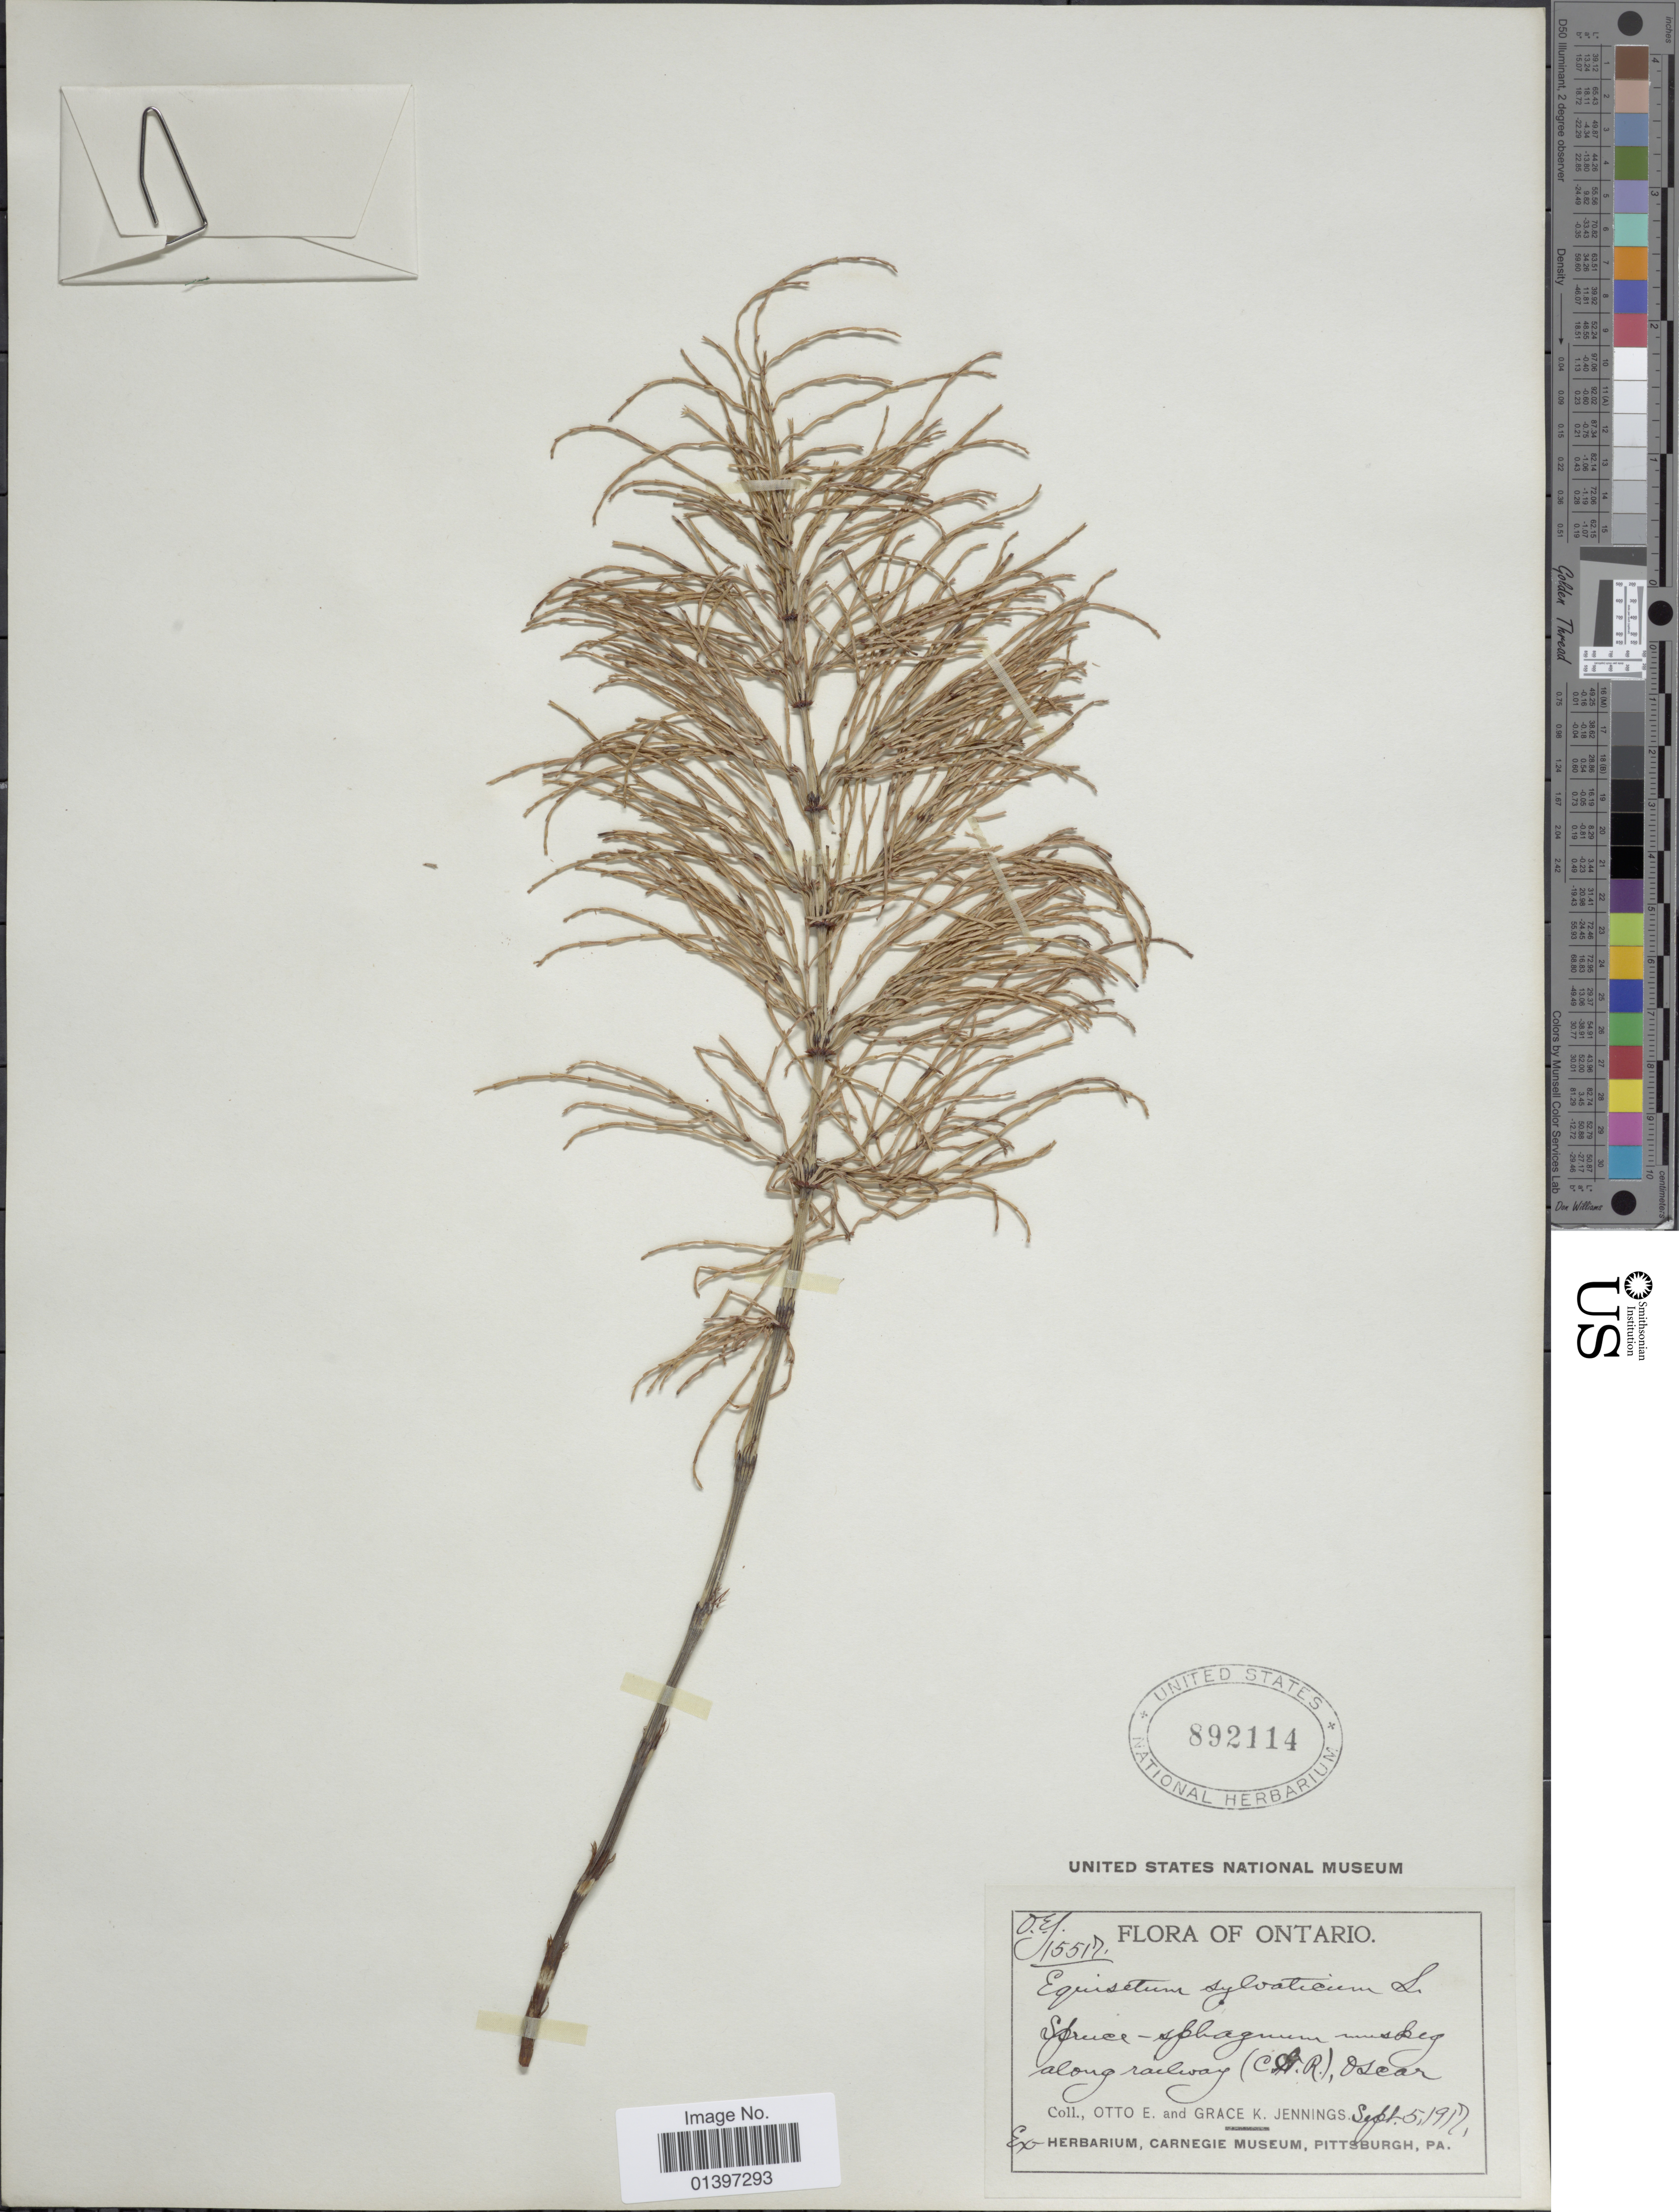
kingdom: Plantae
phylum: Tracheophyta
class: Polypodiopsida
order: Equisetales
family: Equisetaceae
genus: Equisetum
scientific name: Equisetum sylvaticum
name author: L.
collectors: O. E. Jennings & G. K. Jennings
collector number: OEJ15517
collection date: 1917-09-05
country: Canada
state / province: Ontario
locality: Spruce sphagnum muskeg along railway (C. G. R.), Oscar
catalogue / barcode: US 892114